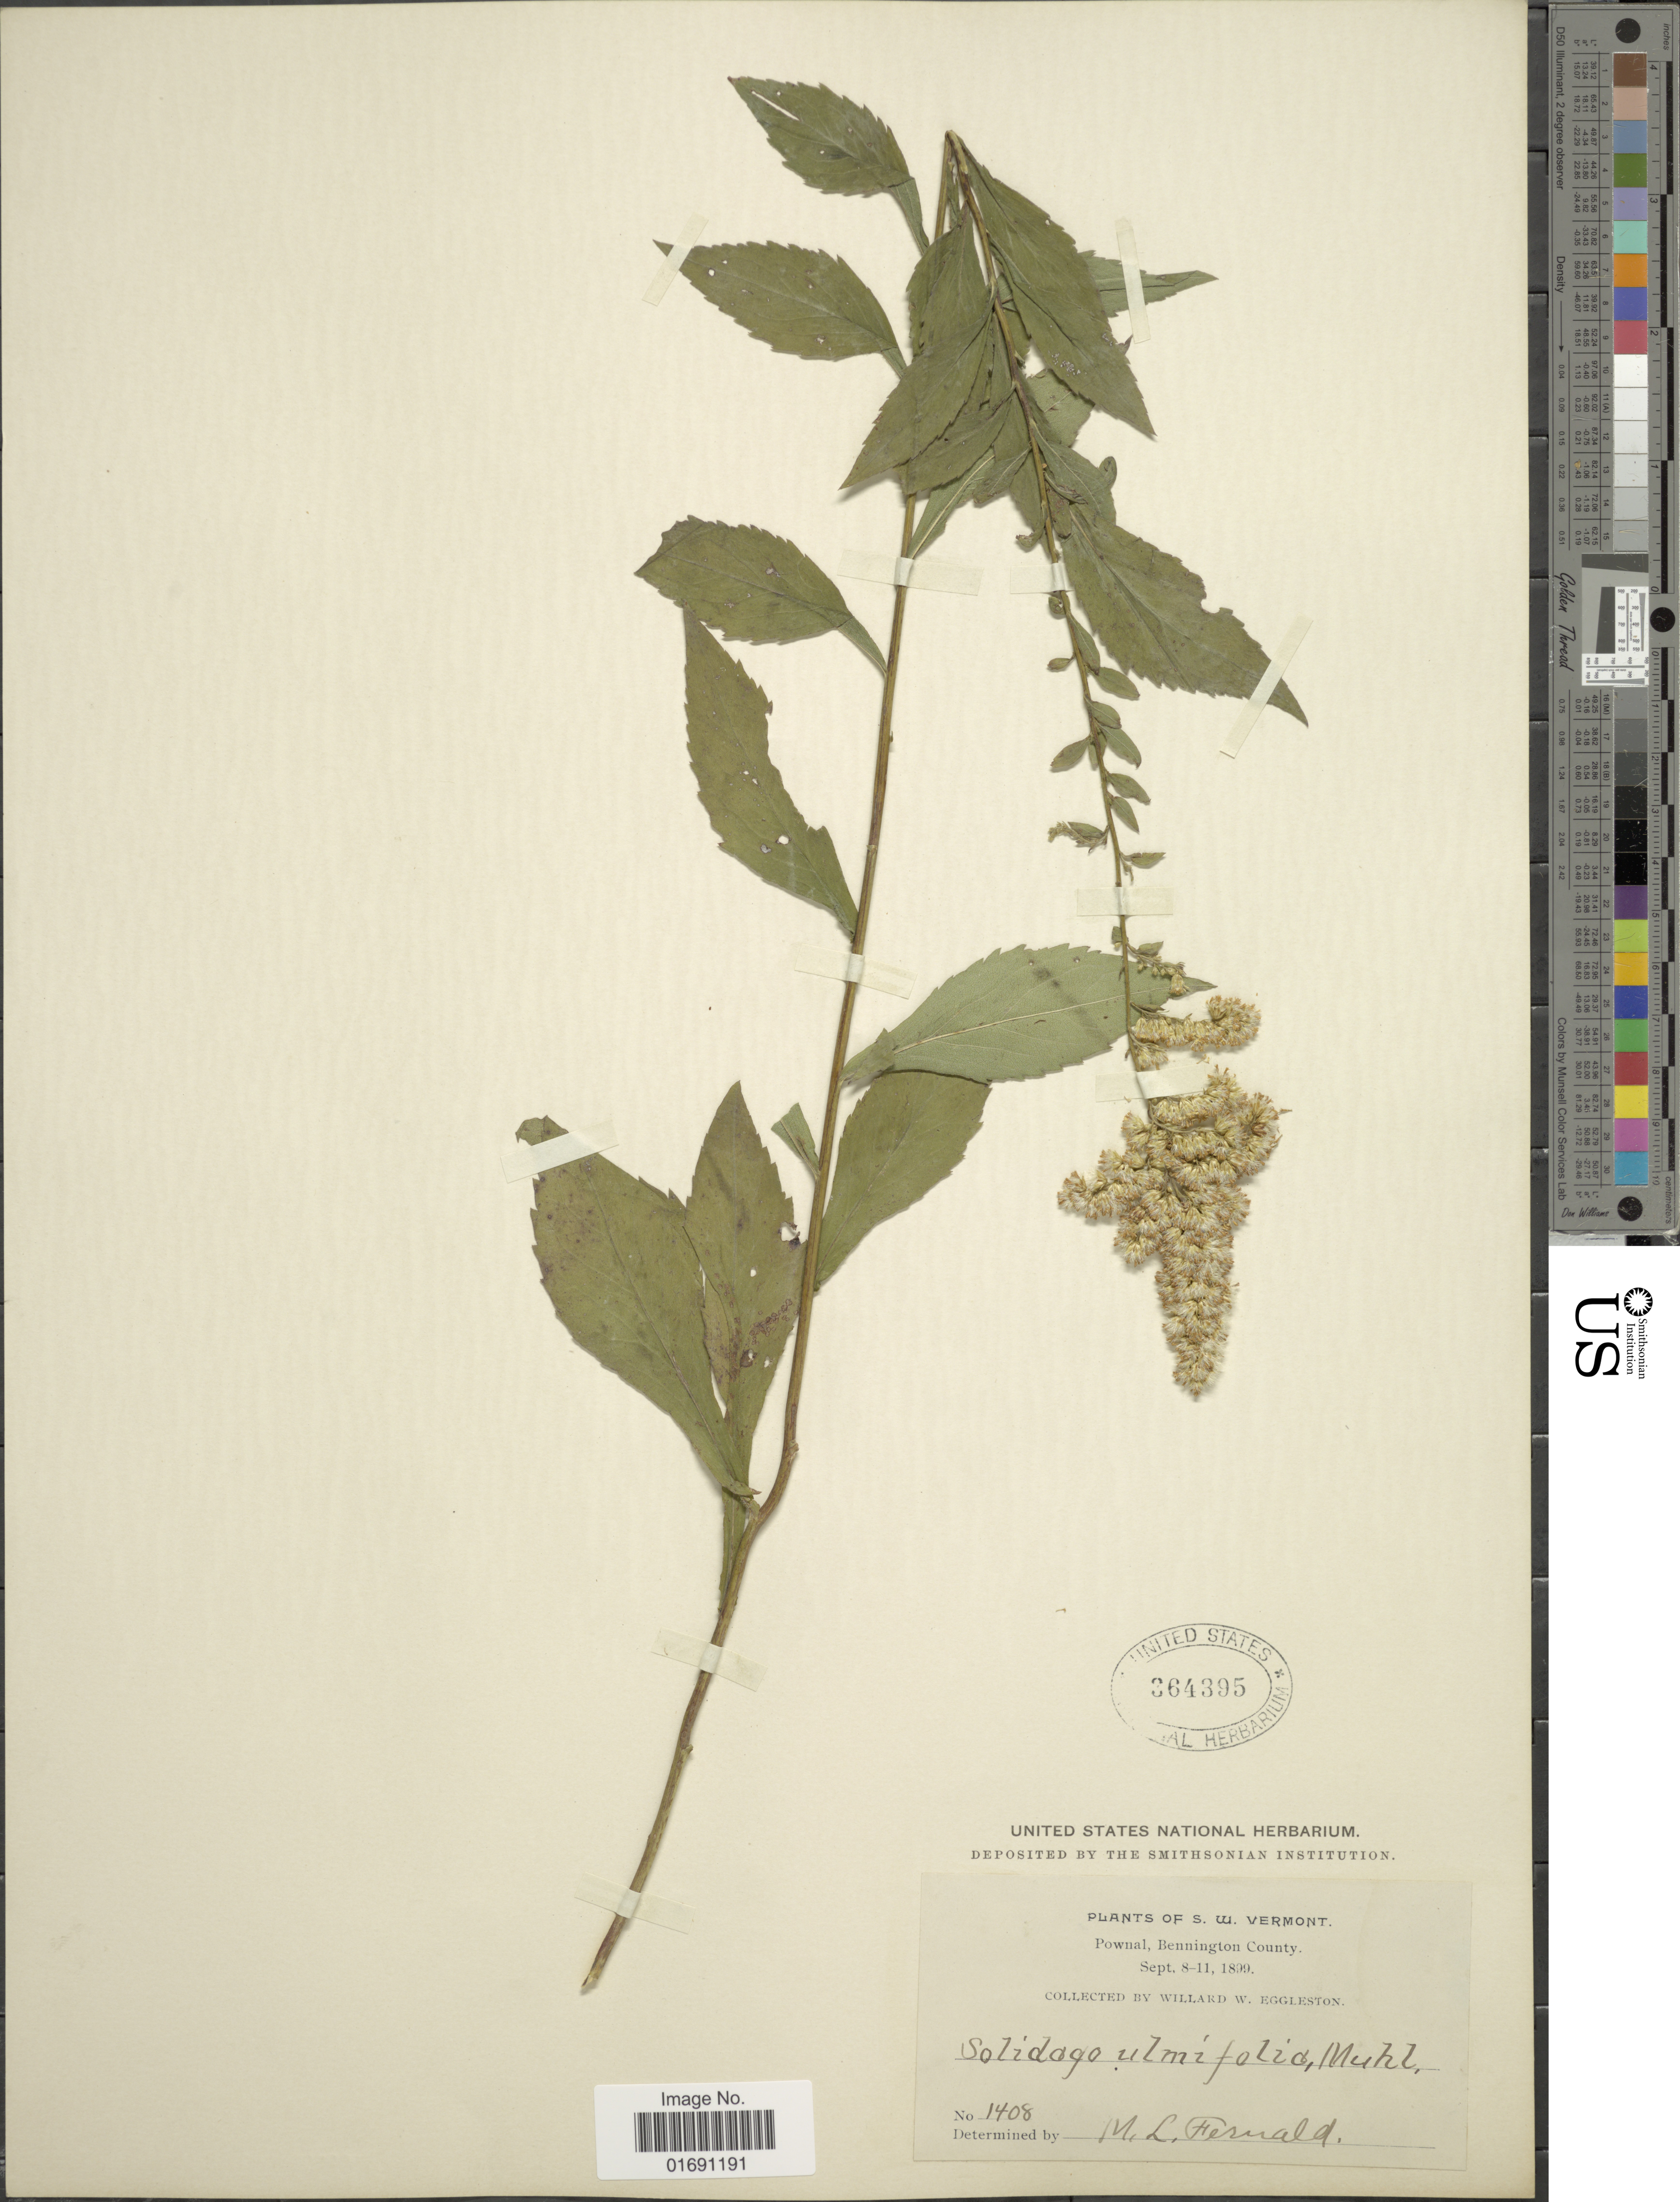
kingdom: Plantae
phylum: Tracheophyta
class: Magnoliopsida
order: Asterales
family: Asteraceae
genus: Solidago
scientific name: Solidago ulmifolia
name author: Muhl. ex Willd.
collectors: M. L. Fernald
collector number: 1408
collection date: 1899-09-08/1899-09-11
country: United States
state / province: Vermont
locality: S.W. Vermont, Pownal, Bennington County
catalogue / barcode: US 364395